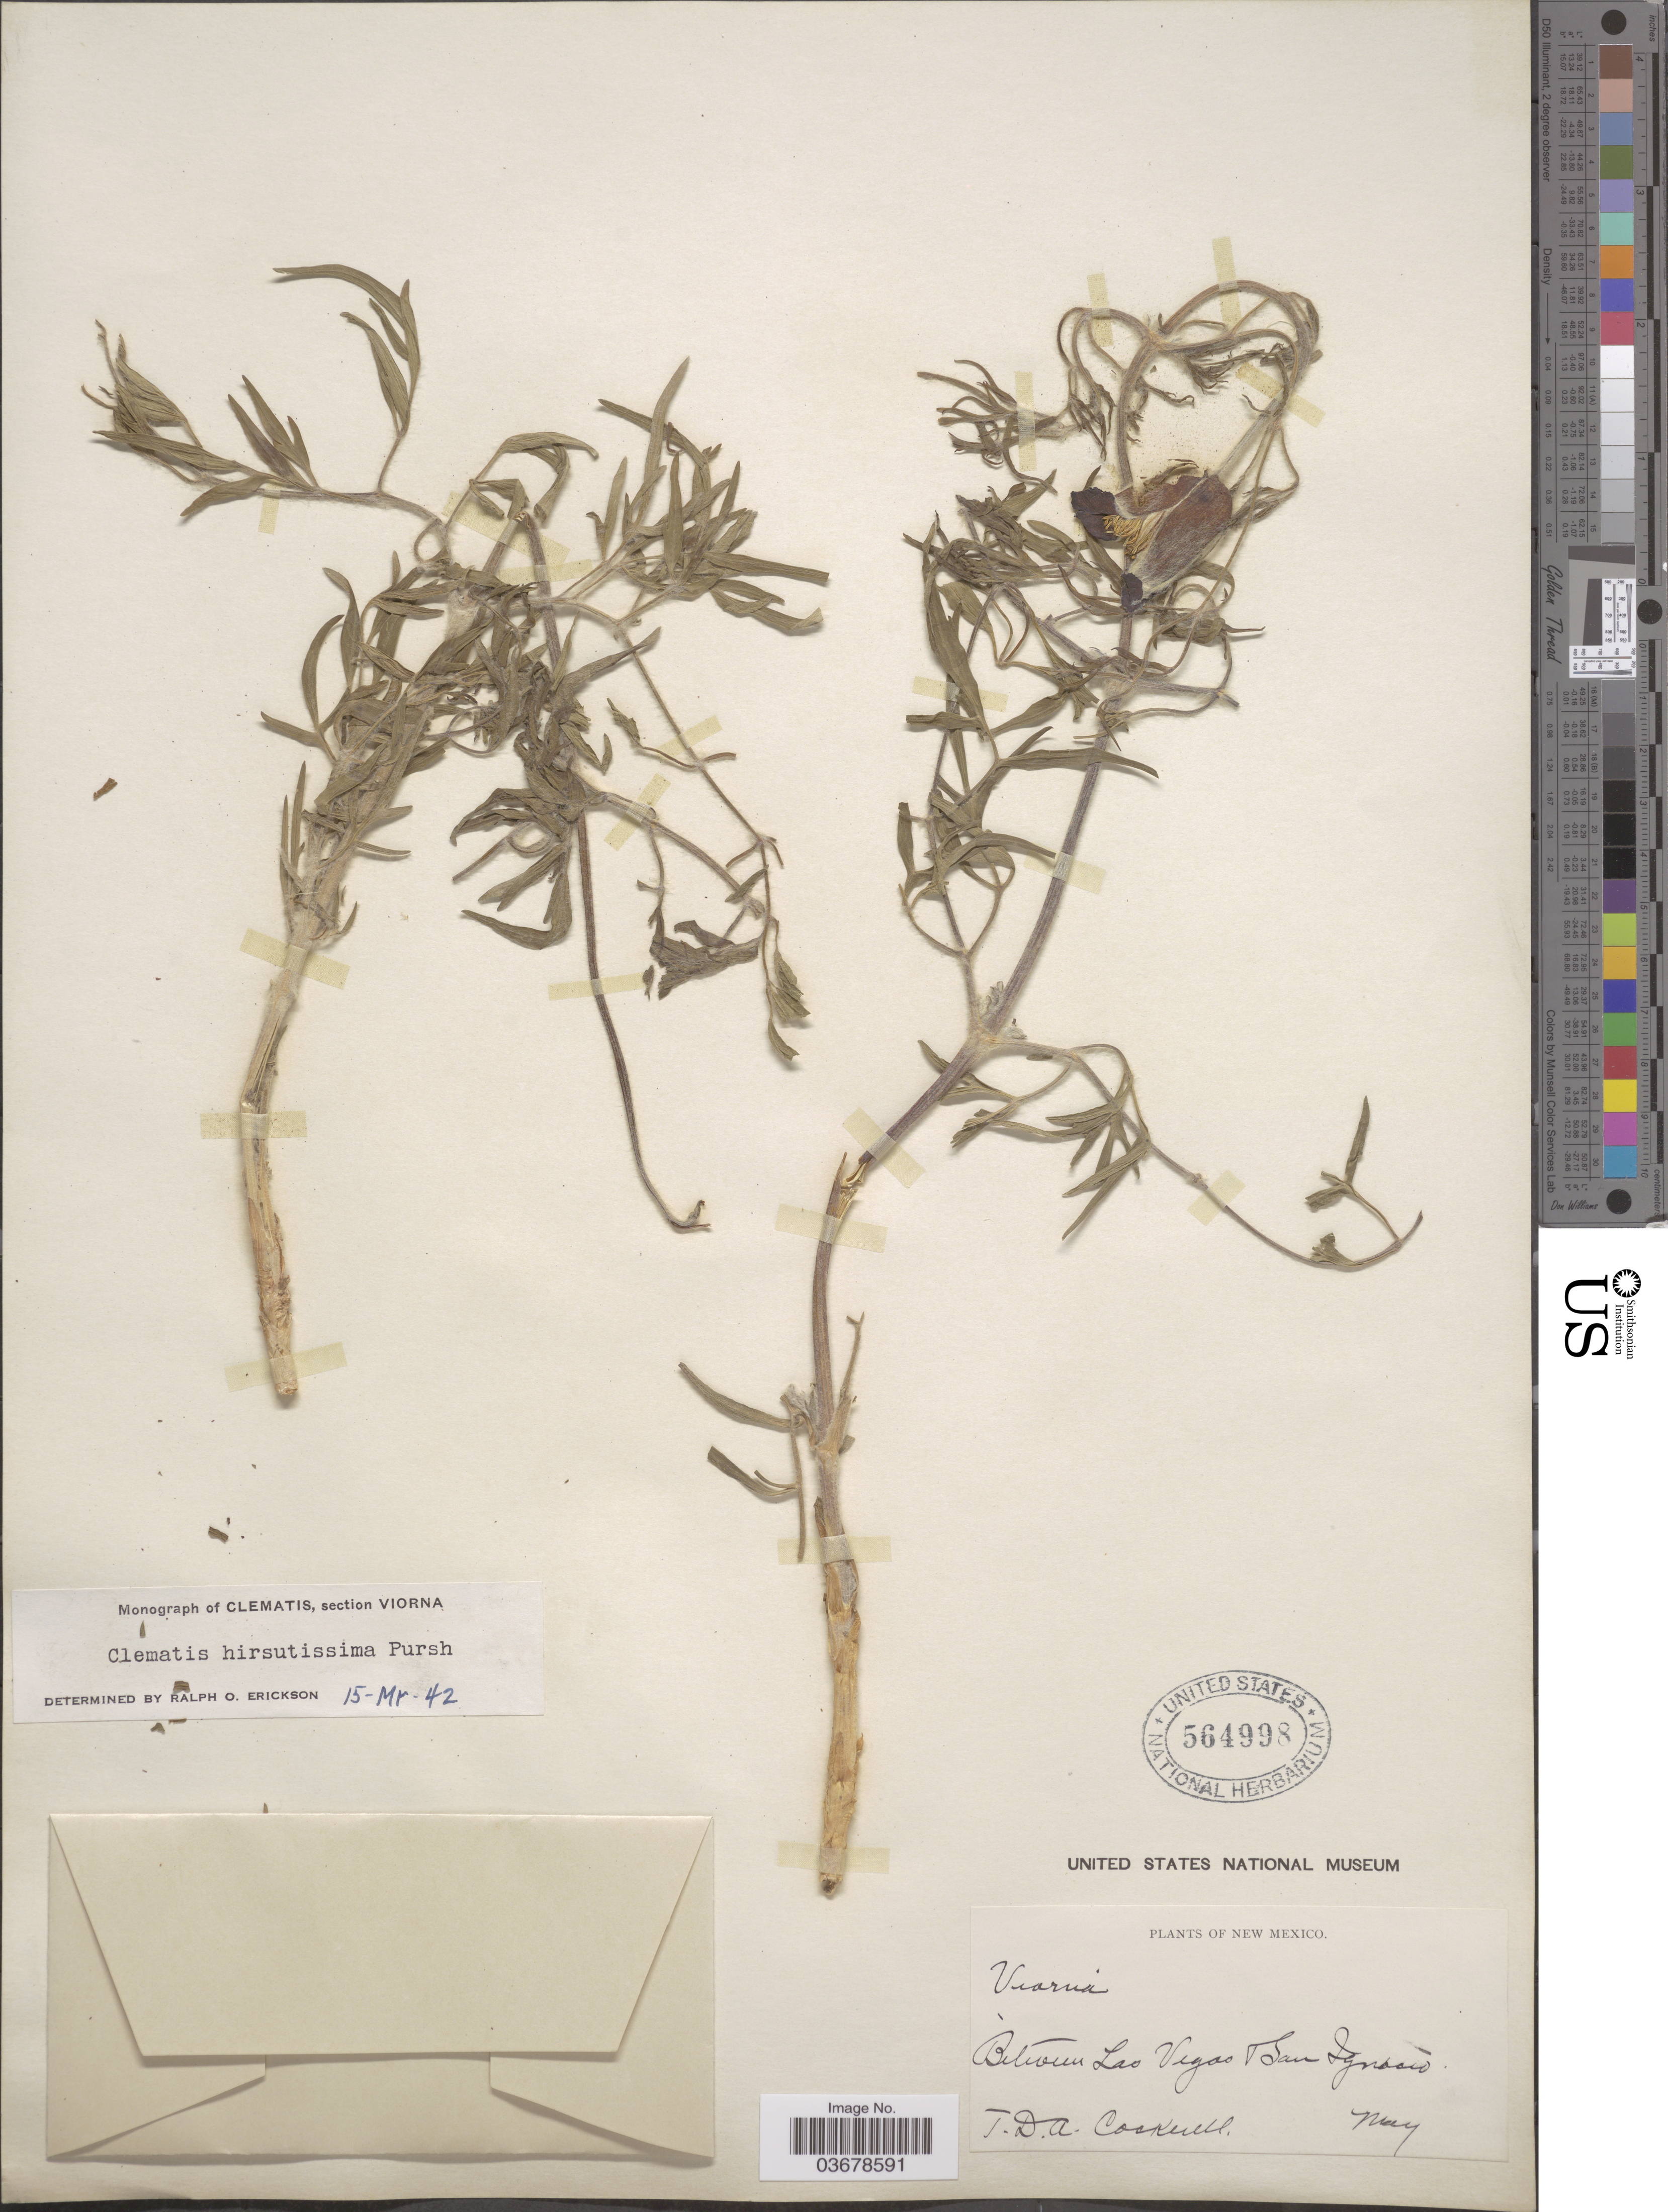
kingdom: Plantae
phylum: Tracheophyta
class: Magnoliopsida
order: Ranunculales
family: Ranunculaceae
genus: Clematis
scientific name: Clematis viorna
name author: L.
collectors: T. Cockerell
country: United States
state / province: New Mexico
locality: Between Las Vegas & San Ignacio.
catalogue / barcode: US 564998